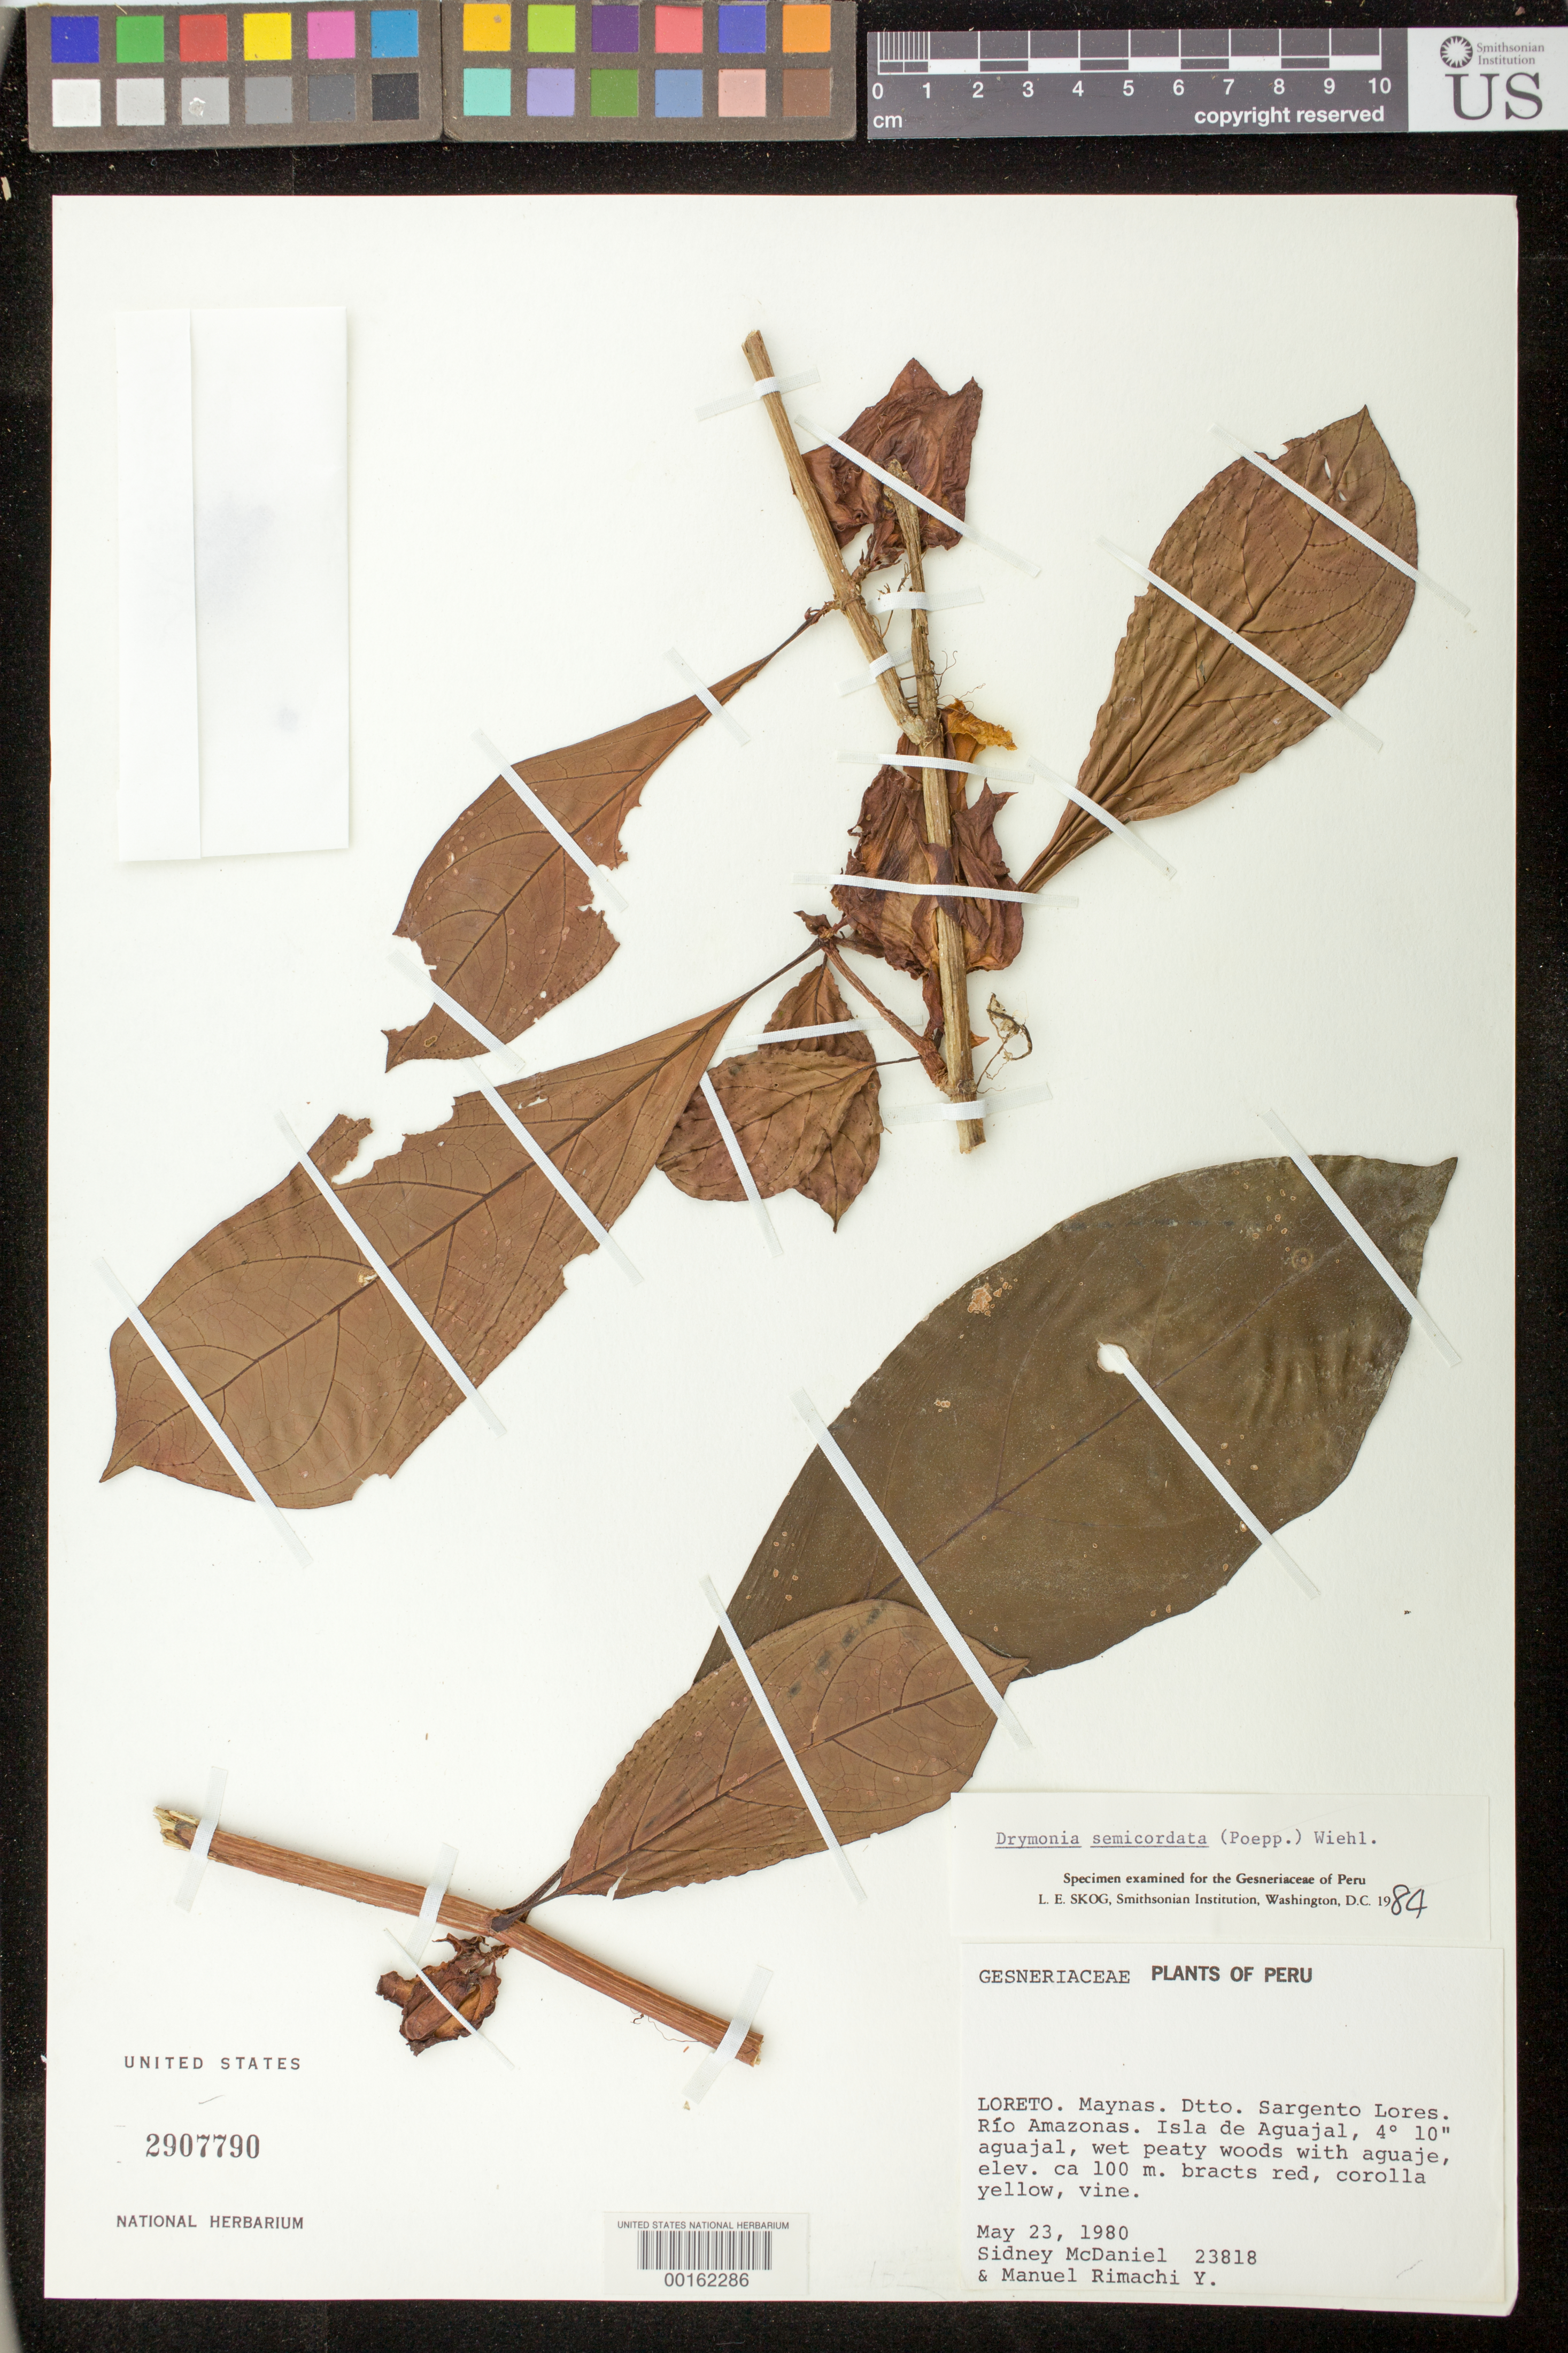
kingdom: Plantae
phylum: Tracheophyta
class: Magnoliopsida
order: Lamiales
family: Gesneriaceae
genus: Drymonia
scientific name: Drymonia semicordata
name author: (Poepp.) Wiehler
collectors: S. McDaniel & M. Rimachi Y.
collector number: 23818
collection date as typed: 23 May 1980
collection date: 1980-05-23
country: Peru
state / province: Loreto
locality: Prov. Maynas, Dtto. Sargento Lores, Rio Amazonas, Isla de Aguajal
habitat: Aguajal, wet peaty woods with aguaje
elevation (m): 100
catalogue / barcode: US 2907790